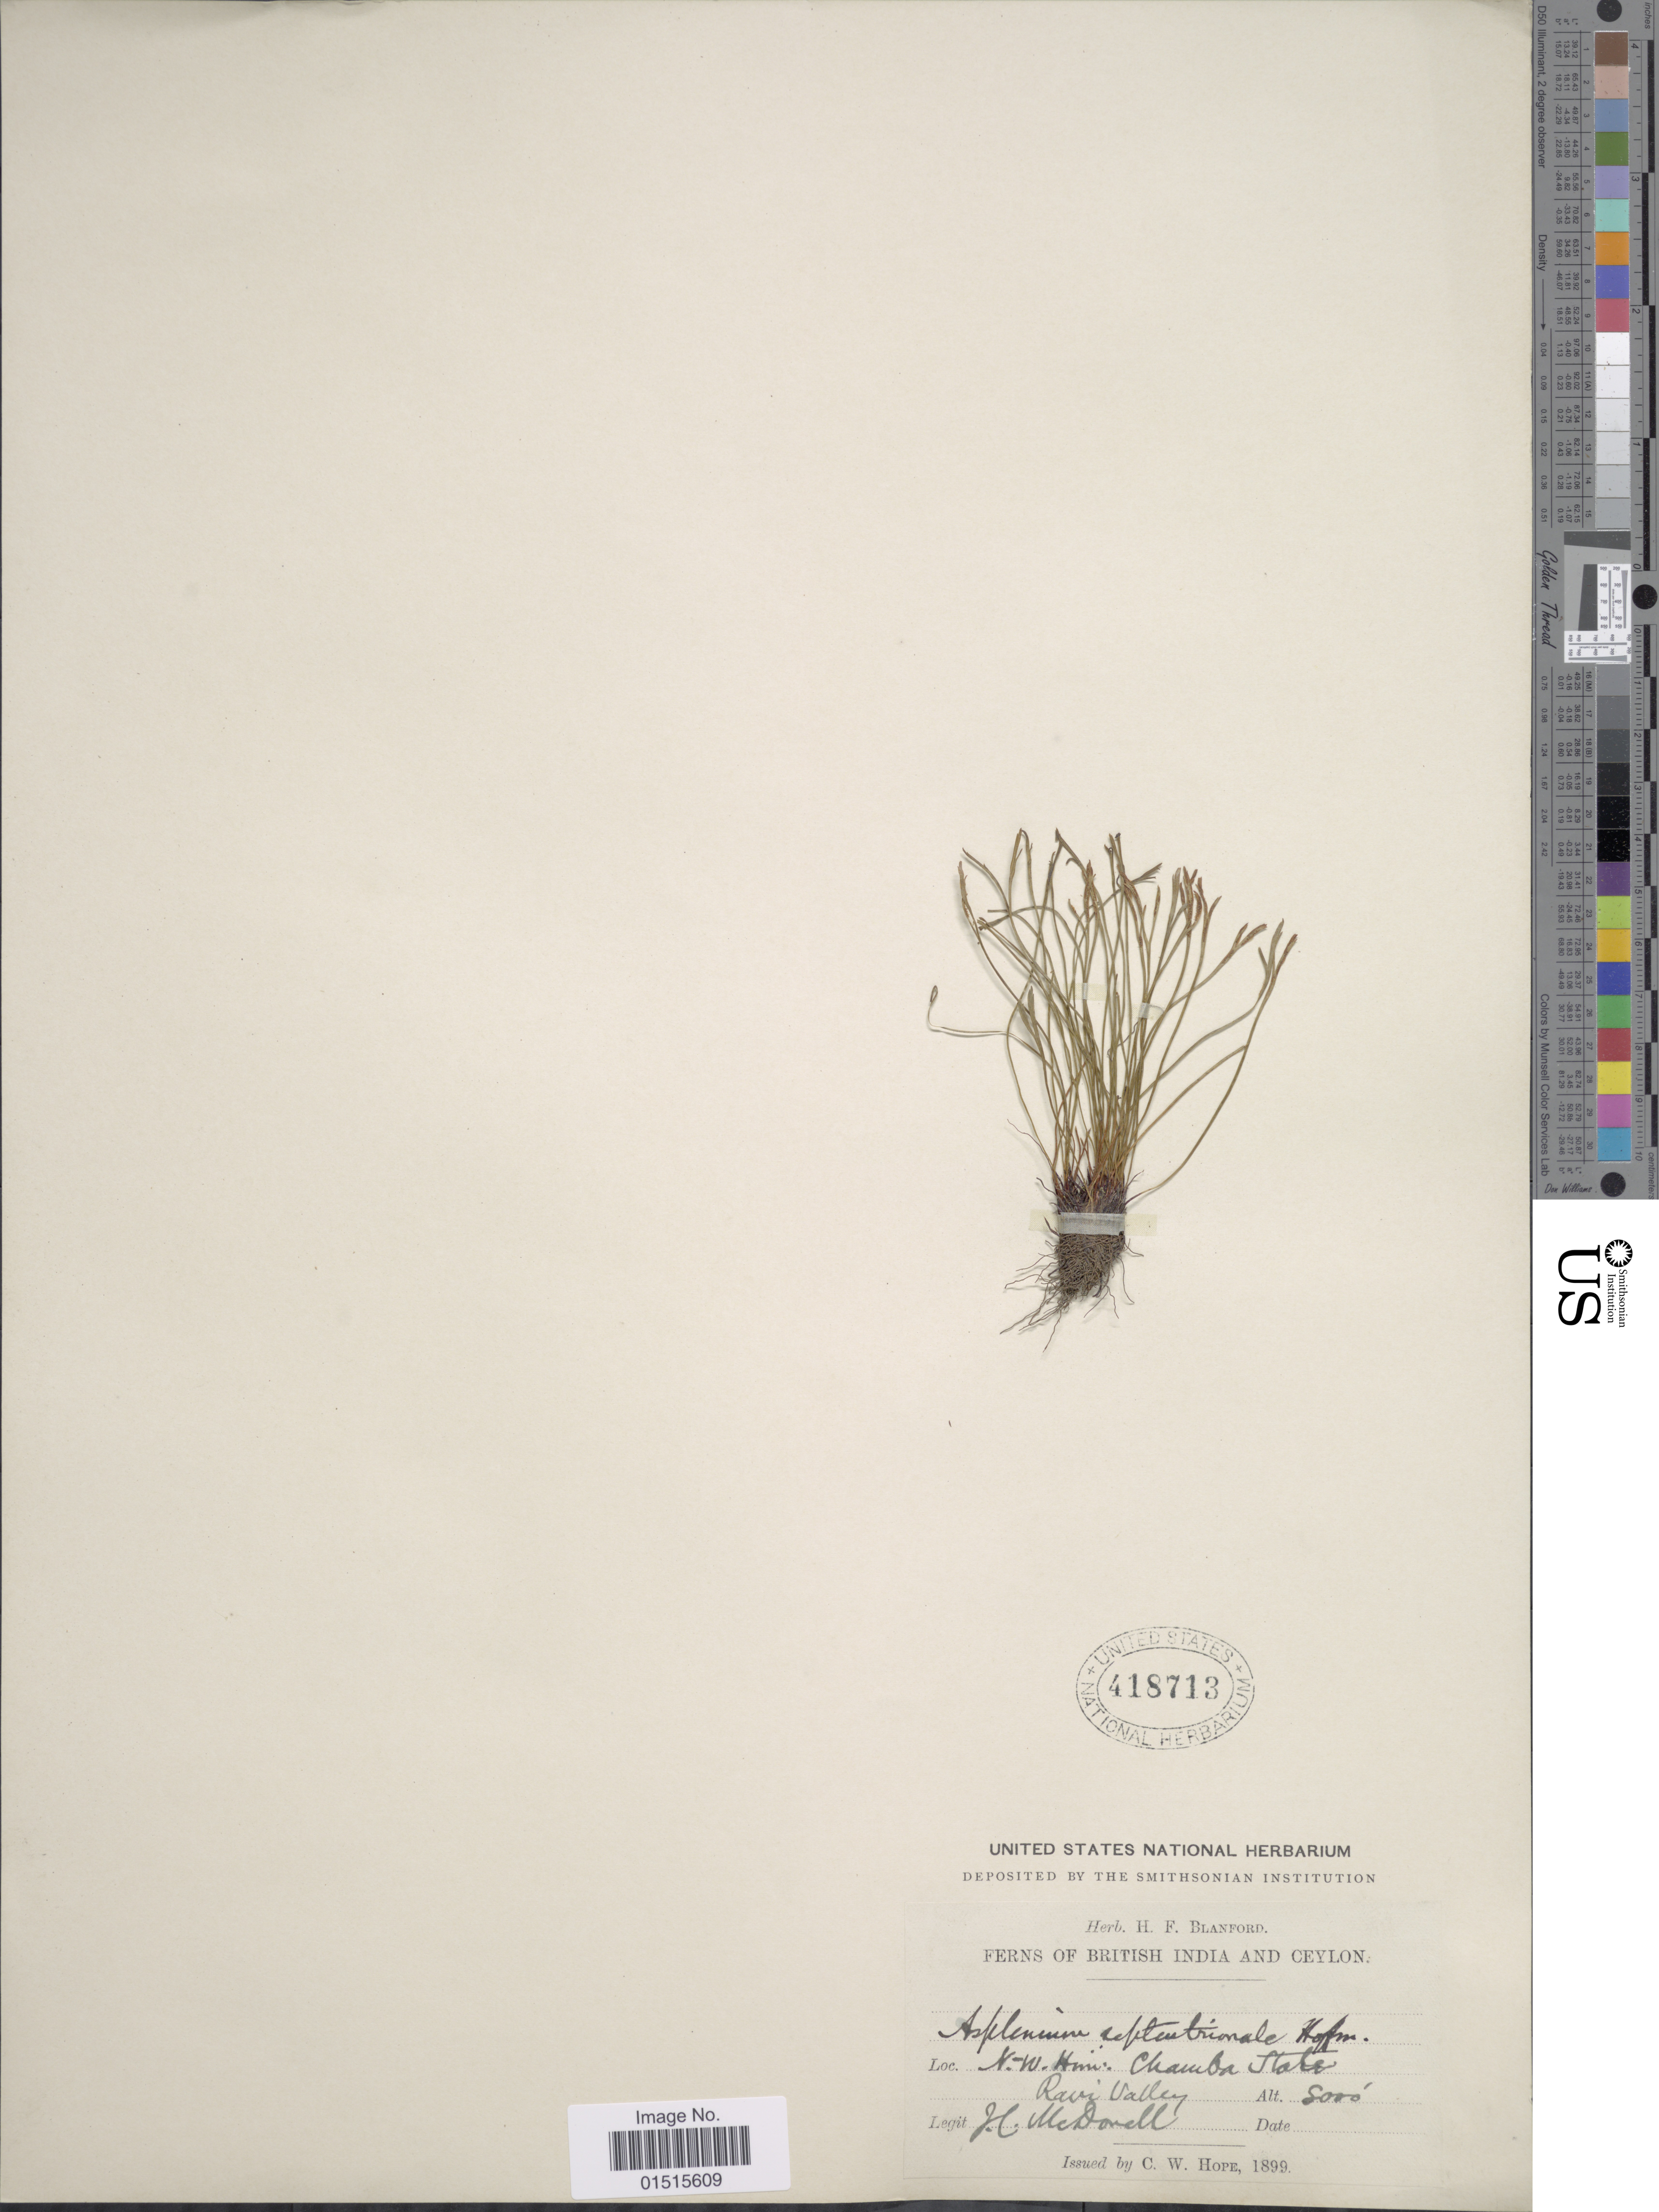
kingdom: Plantae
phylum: Tracheophyta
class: Polypodiopsida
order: Polypodiales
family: Aspleniaceae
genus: Asplenium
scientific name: Asplenium septentrionale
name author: (L.) Hoffm.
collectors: J. McDonell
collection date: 1899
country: India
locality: British India and Ceylon, N.W. Him. Chamba State, Ravi Valley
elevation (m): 2438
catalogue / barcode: US 418713